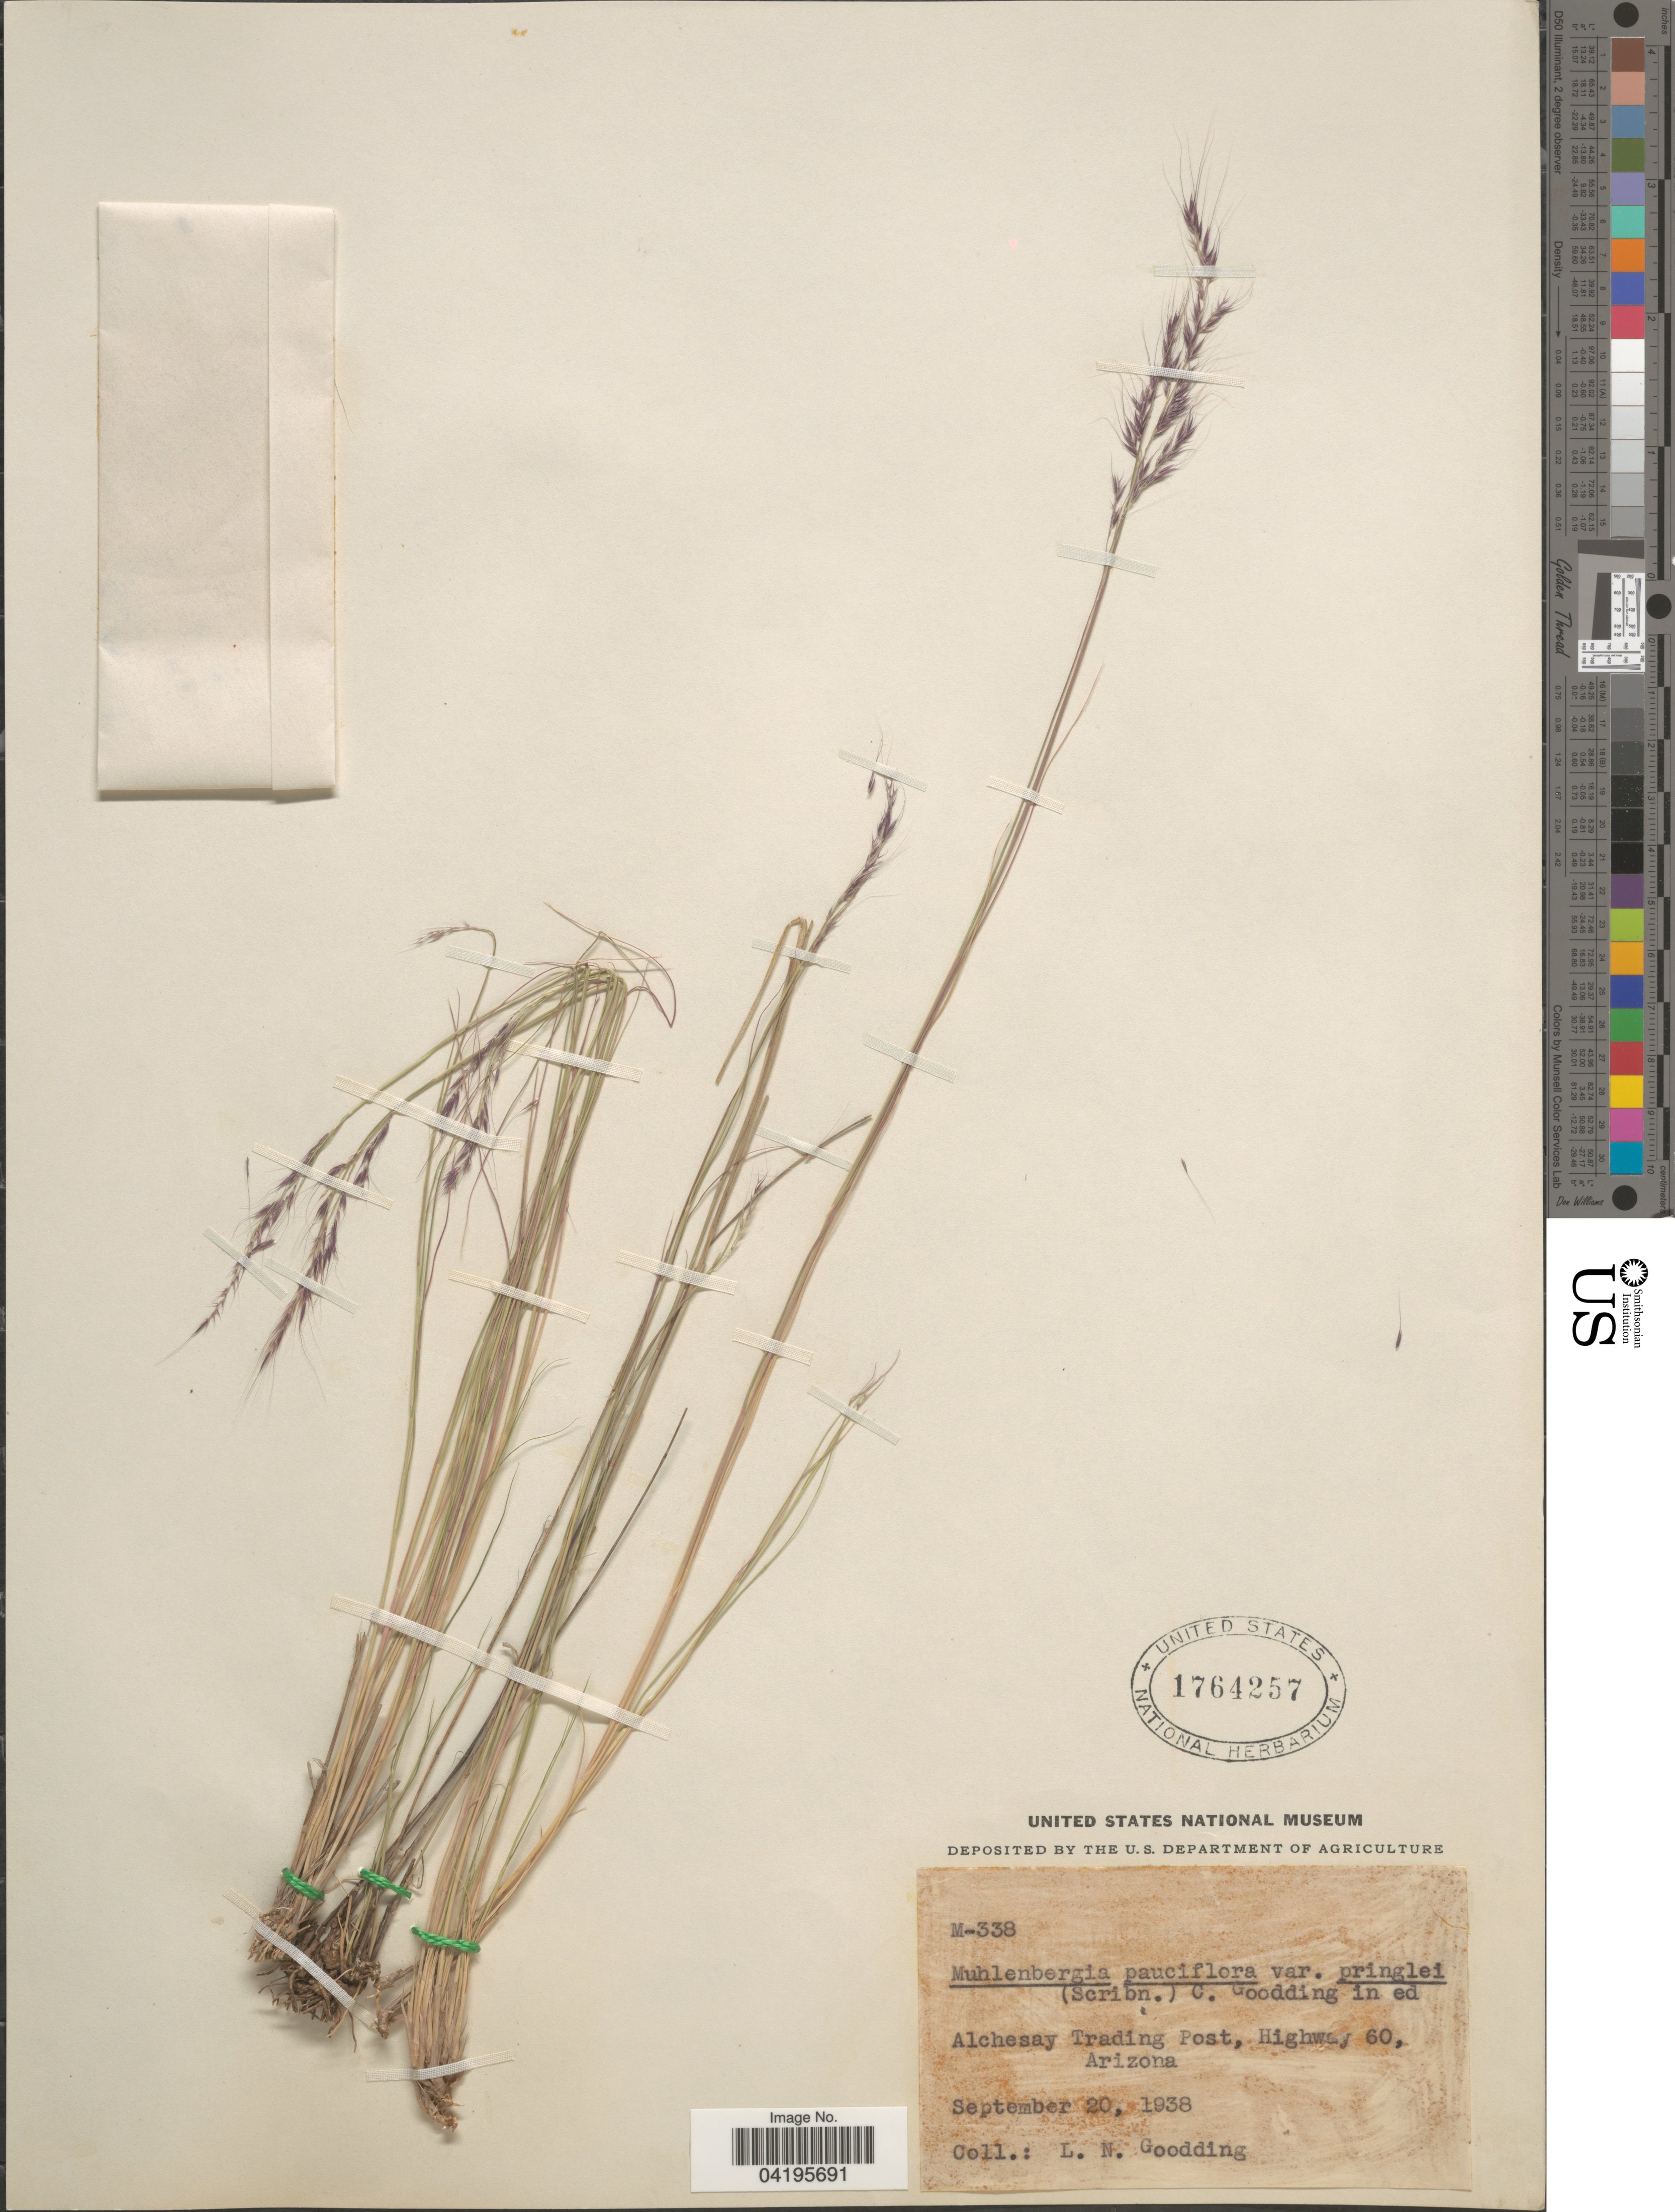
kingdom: Plantae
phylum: Tracheophyta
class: Liliopsida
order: Poales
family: Poaceae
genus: Muhlenbergia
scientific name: Muhlenbergia pauciflora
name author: Buckley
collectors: L. N. Goodding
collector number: M-338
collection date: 1938-09-20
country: United States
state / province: Arizona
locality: Alchesay Trading Post, Highway 60.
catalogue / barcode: US 1764257